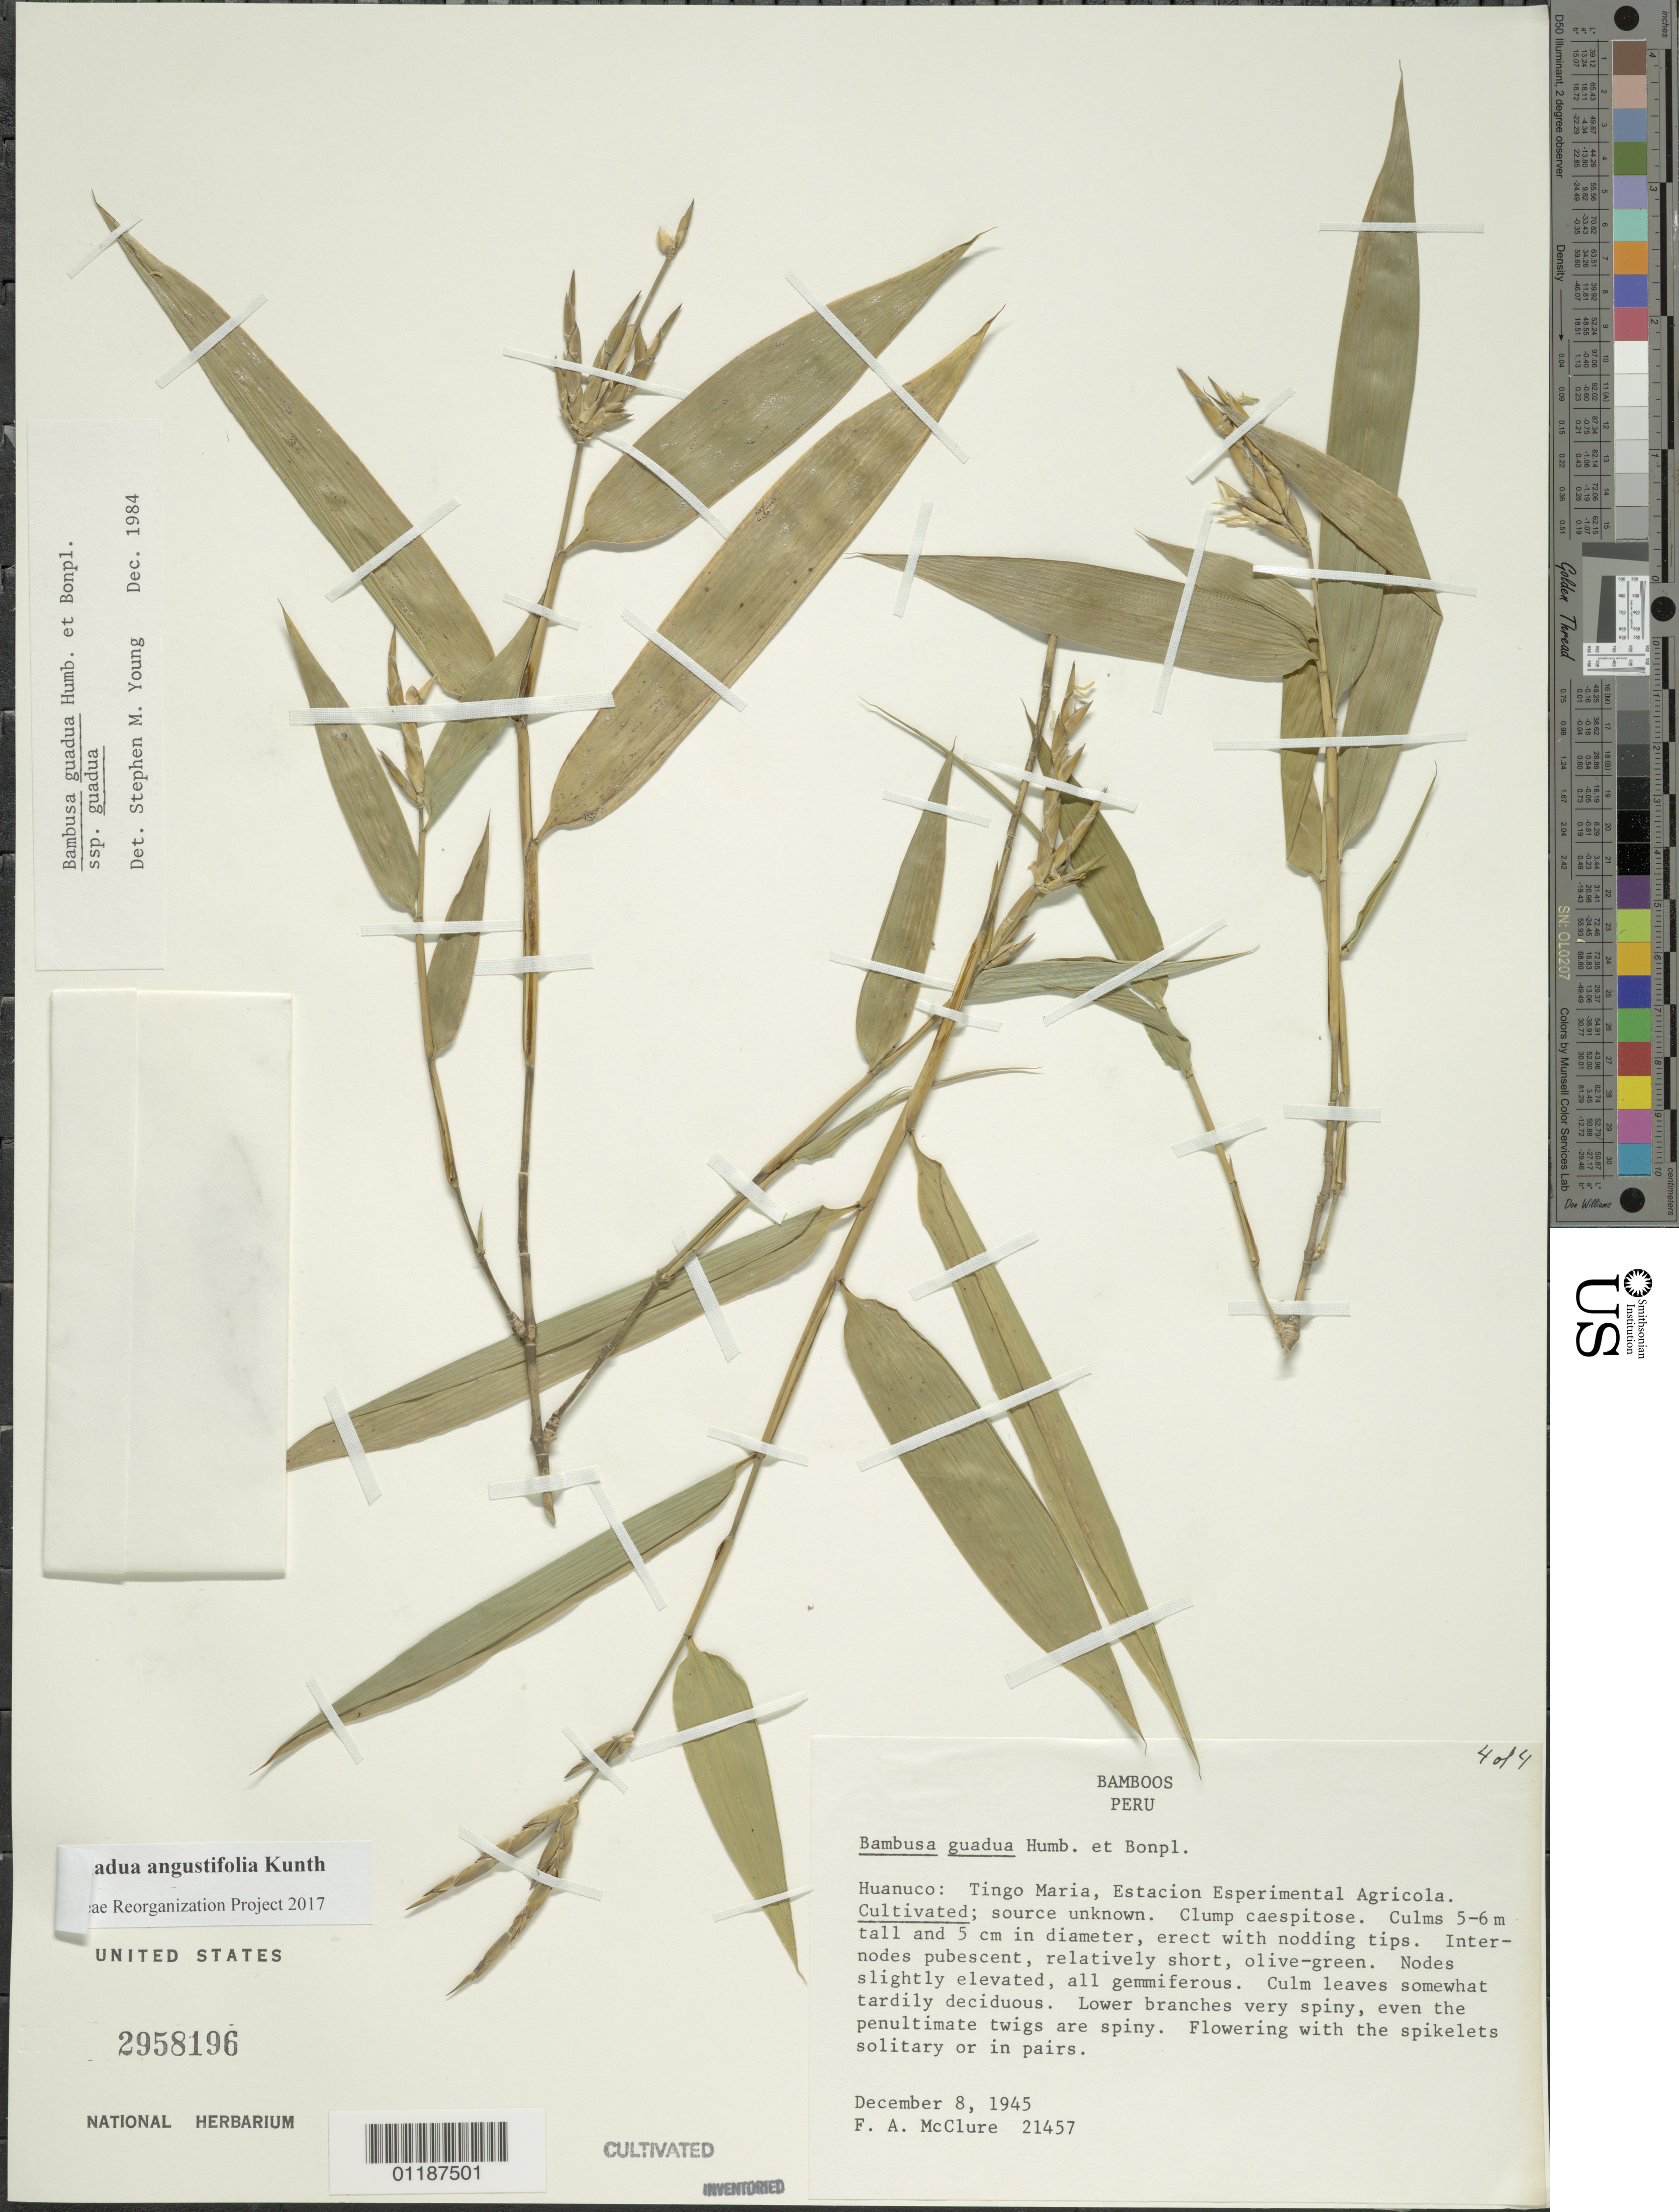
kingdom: Plantae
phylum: Tracheophyta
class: Liliopsida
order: Poales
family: Poaceae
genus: Guadua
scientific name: Guadua angustifolia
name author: Kunth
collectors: F. A. McClure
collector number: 21457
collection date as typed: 08 Dec 1945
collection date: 1945-12-08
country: Peru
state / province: Huánuco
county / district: Leoncio Prado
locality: Tingo María, Estación Experimental Agrícola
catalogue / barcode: US 2958196